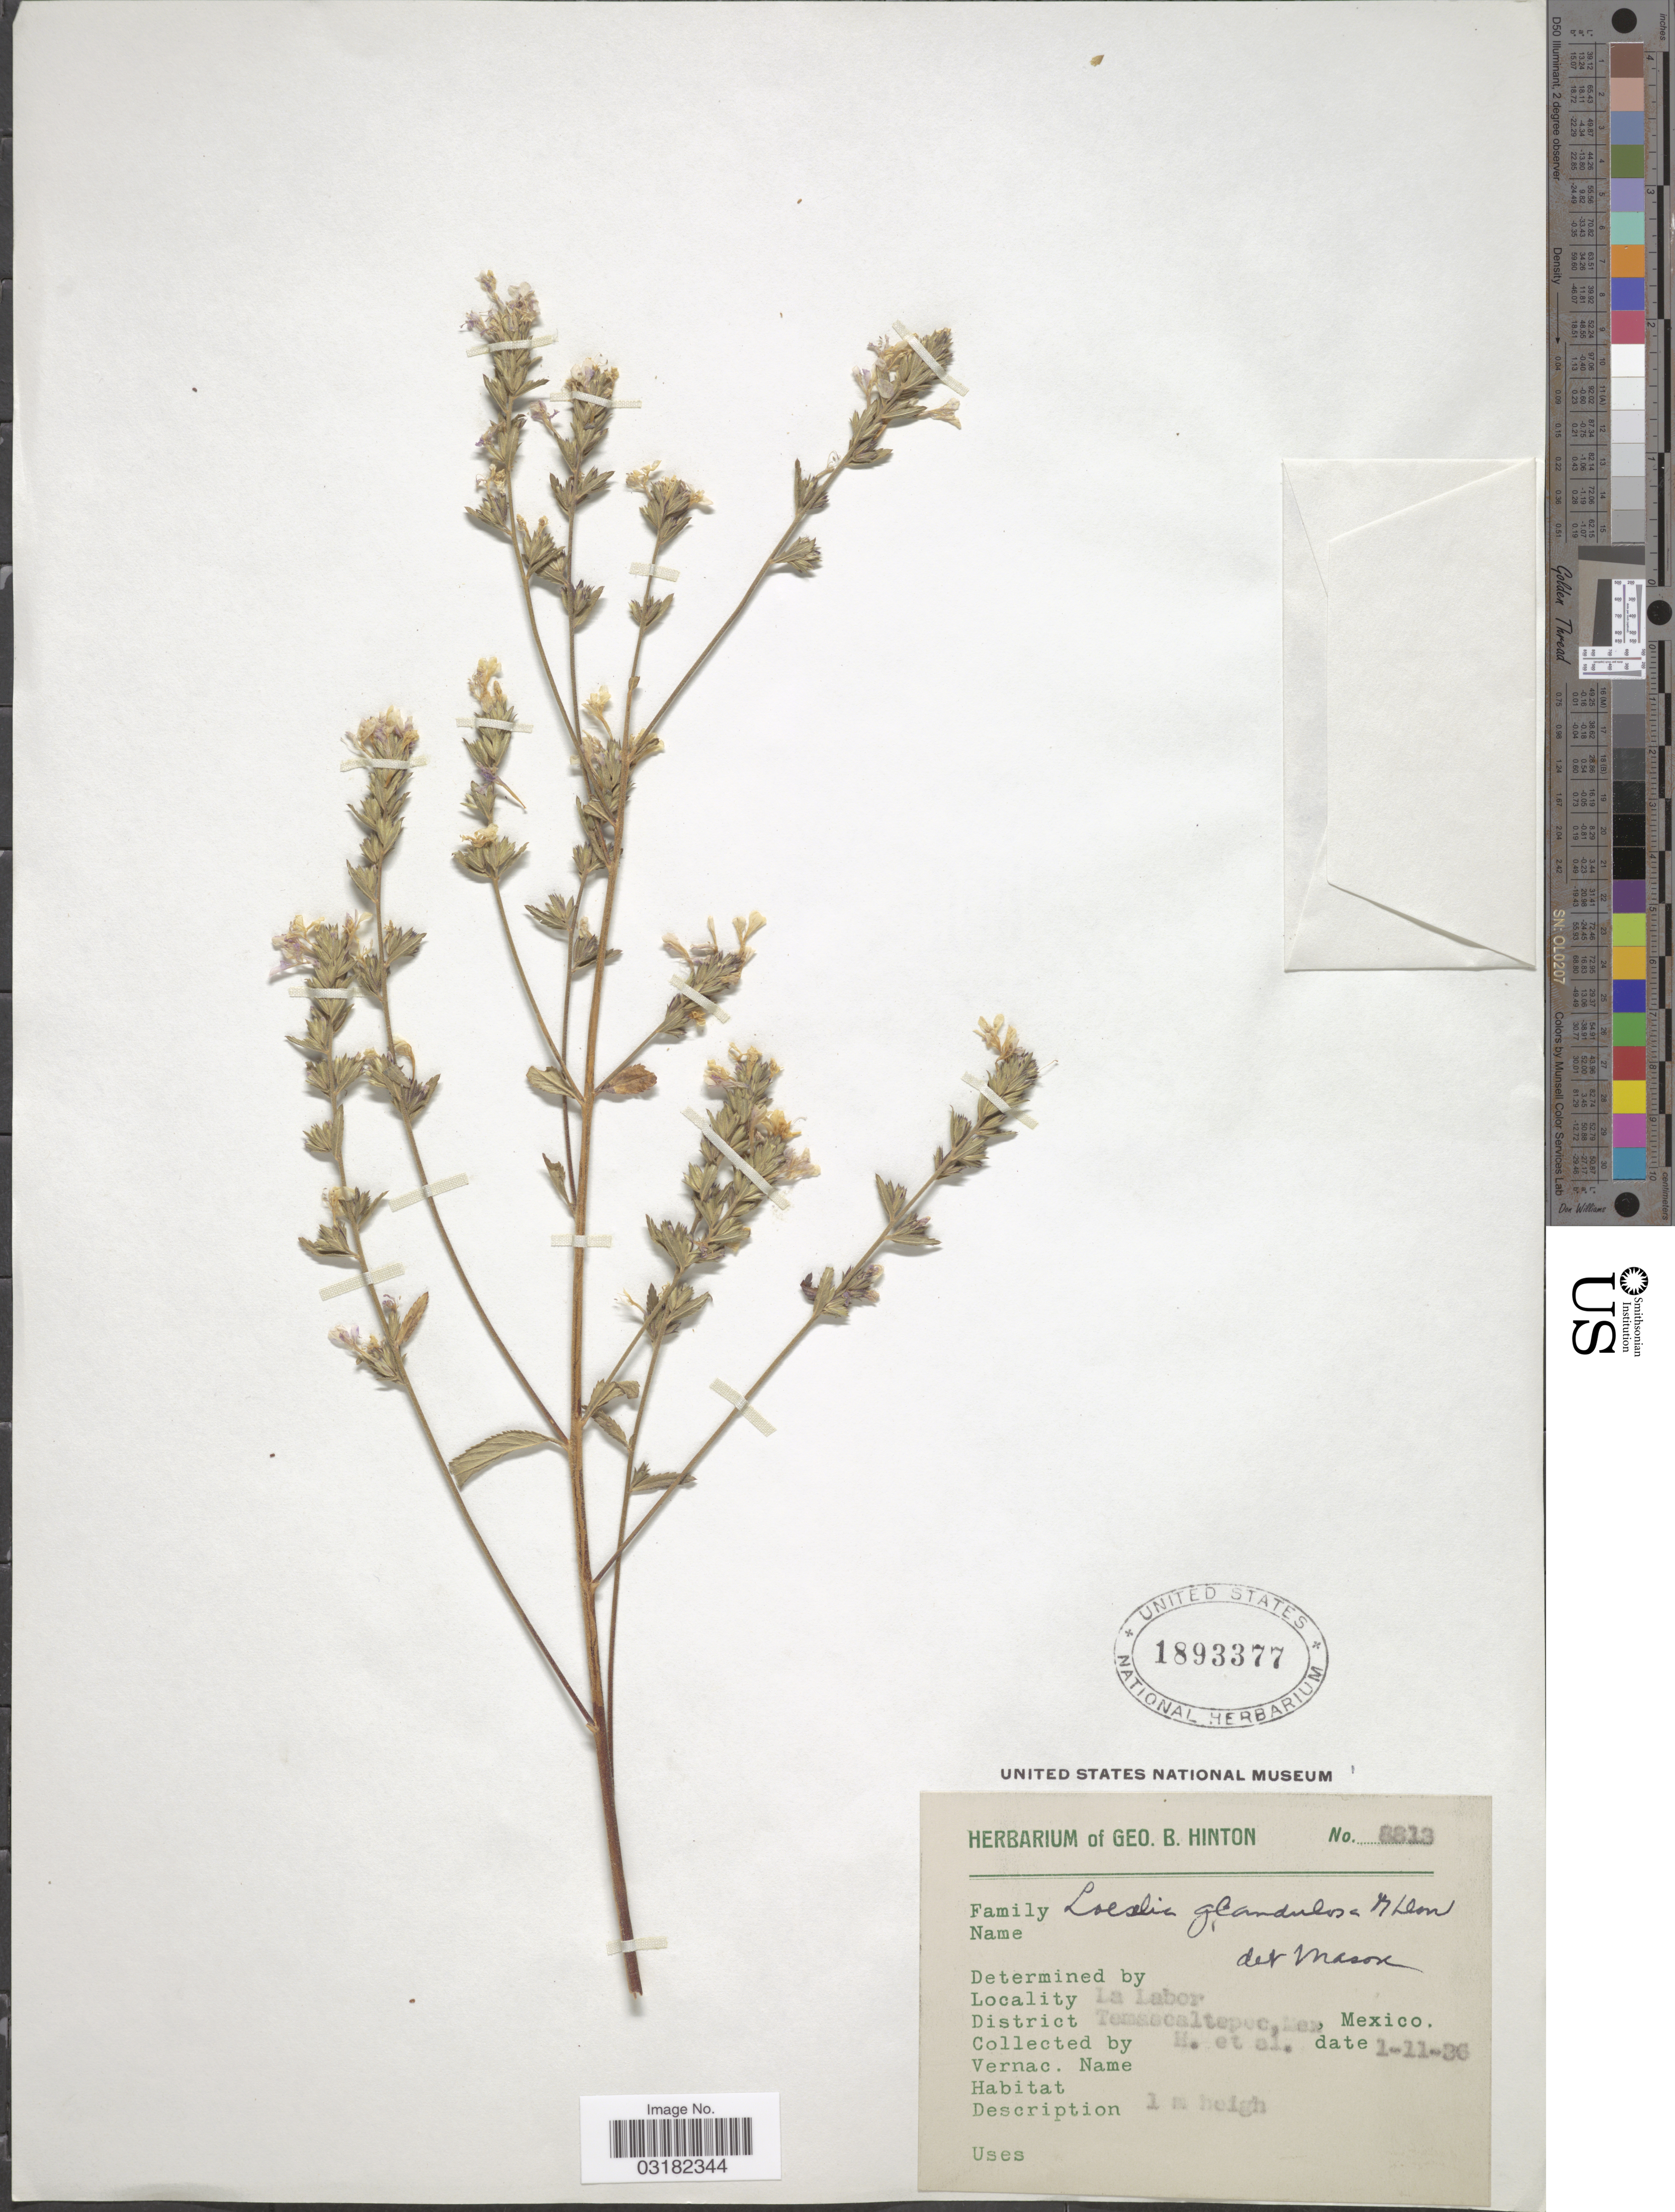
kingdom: Plantae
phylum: Tracheophyta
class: Magnoliopsida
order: Ericales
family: Polemoniaceae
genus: Loeselia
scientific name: Loeselia glandulosa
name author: (Cav.) G. Don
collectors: G. B. Hinton & et al.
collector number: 8813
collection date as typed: Transcribed d/m/y: 1/11/36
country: Mexico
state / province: México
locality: La Labor. District Temascaltepec.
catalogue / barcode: US 1893377